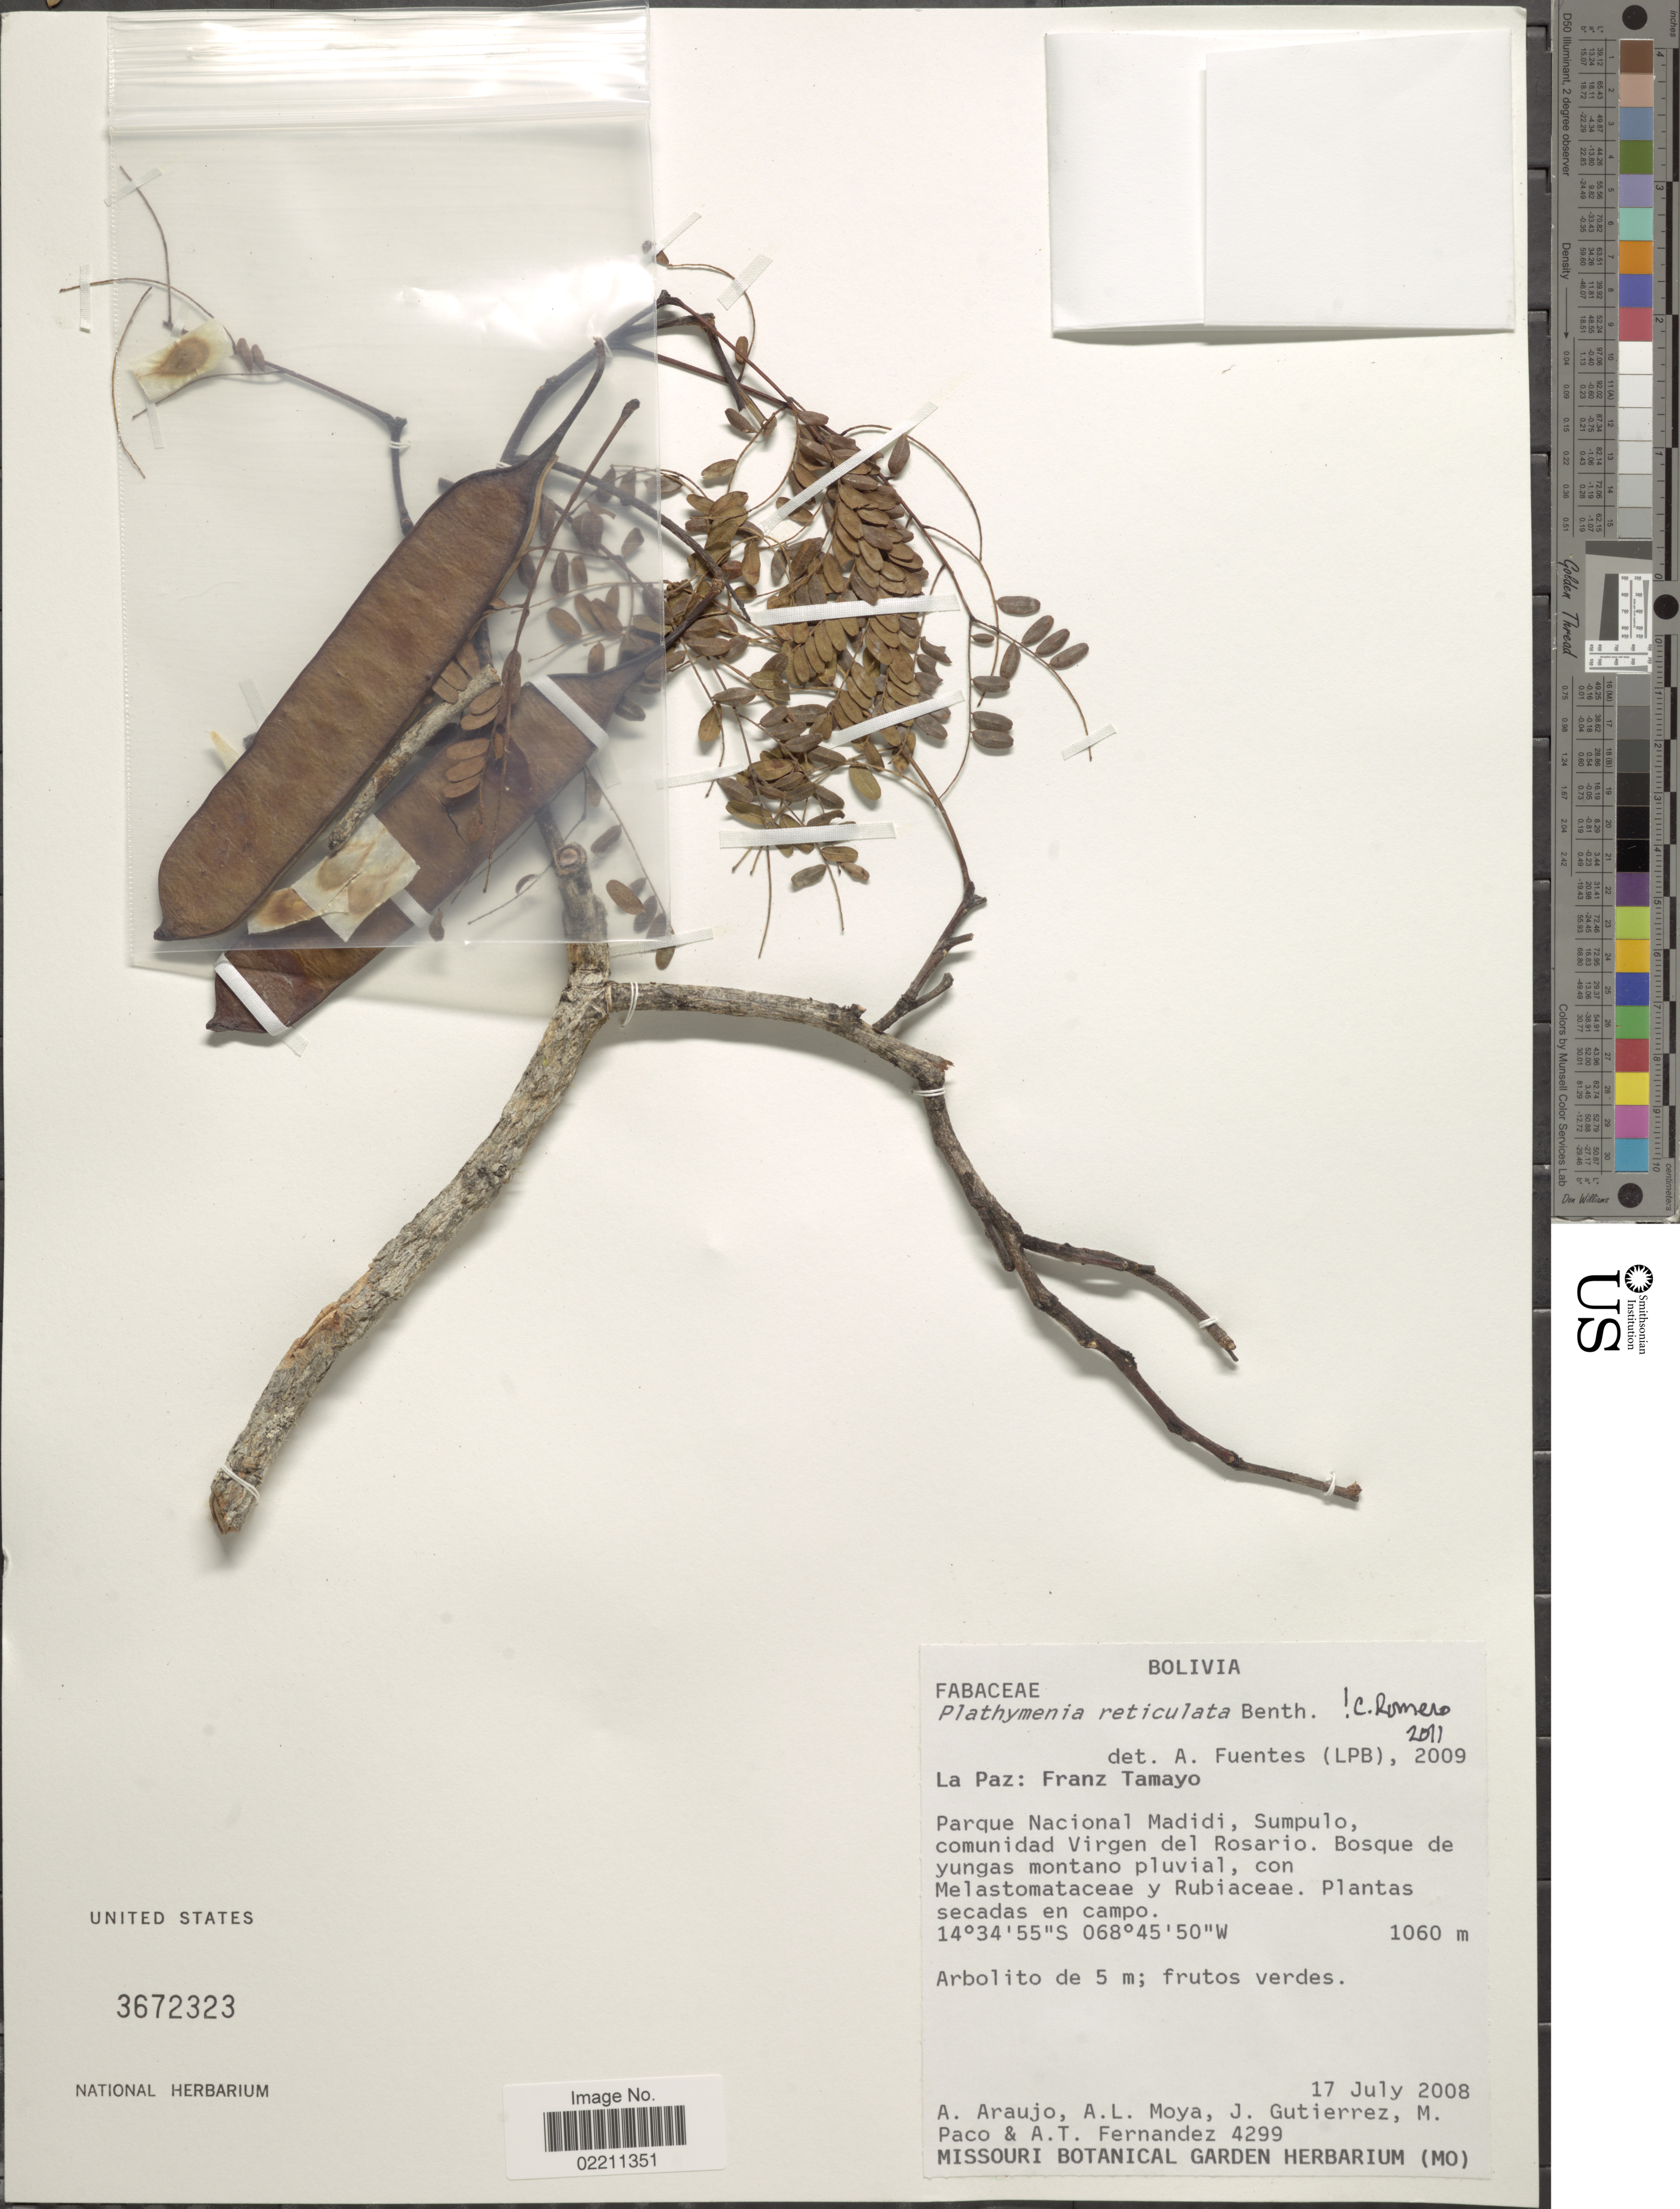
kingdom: Plantae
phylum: Tracheophyta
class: Magnoliopsida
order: Fabales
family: Fabaceae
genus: Plathymenia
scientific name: Plathymenia reticulata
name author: Benth.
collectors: A. Araujo, A. Moya, J. Gutierrez, M. Paco & A. T. Fernandez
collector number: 4299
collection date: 2008-07-17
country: Bolivia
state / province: La Paz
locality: Bolivia, La Paz: Franz Tamayo, Parque Nacional Madidi, Sumpulo, comunidad Virgen del Rosario.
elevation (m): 1060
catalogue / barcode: US 3672323